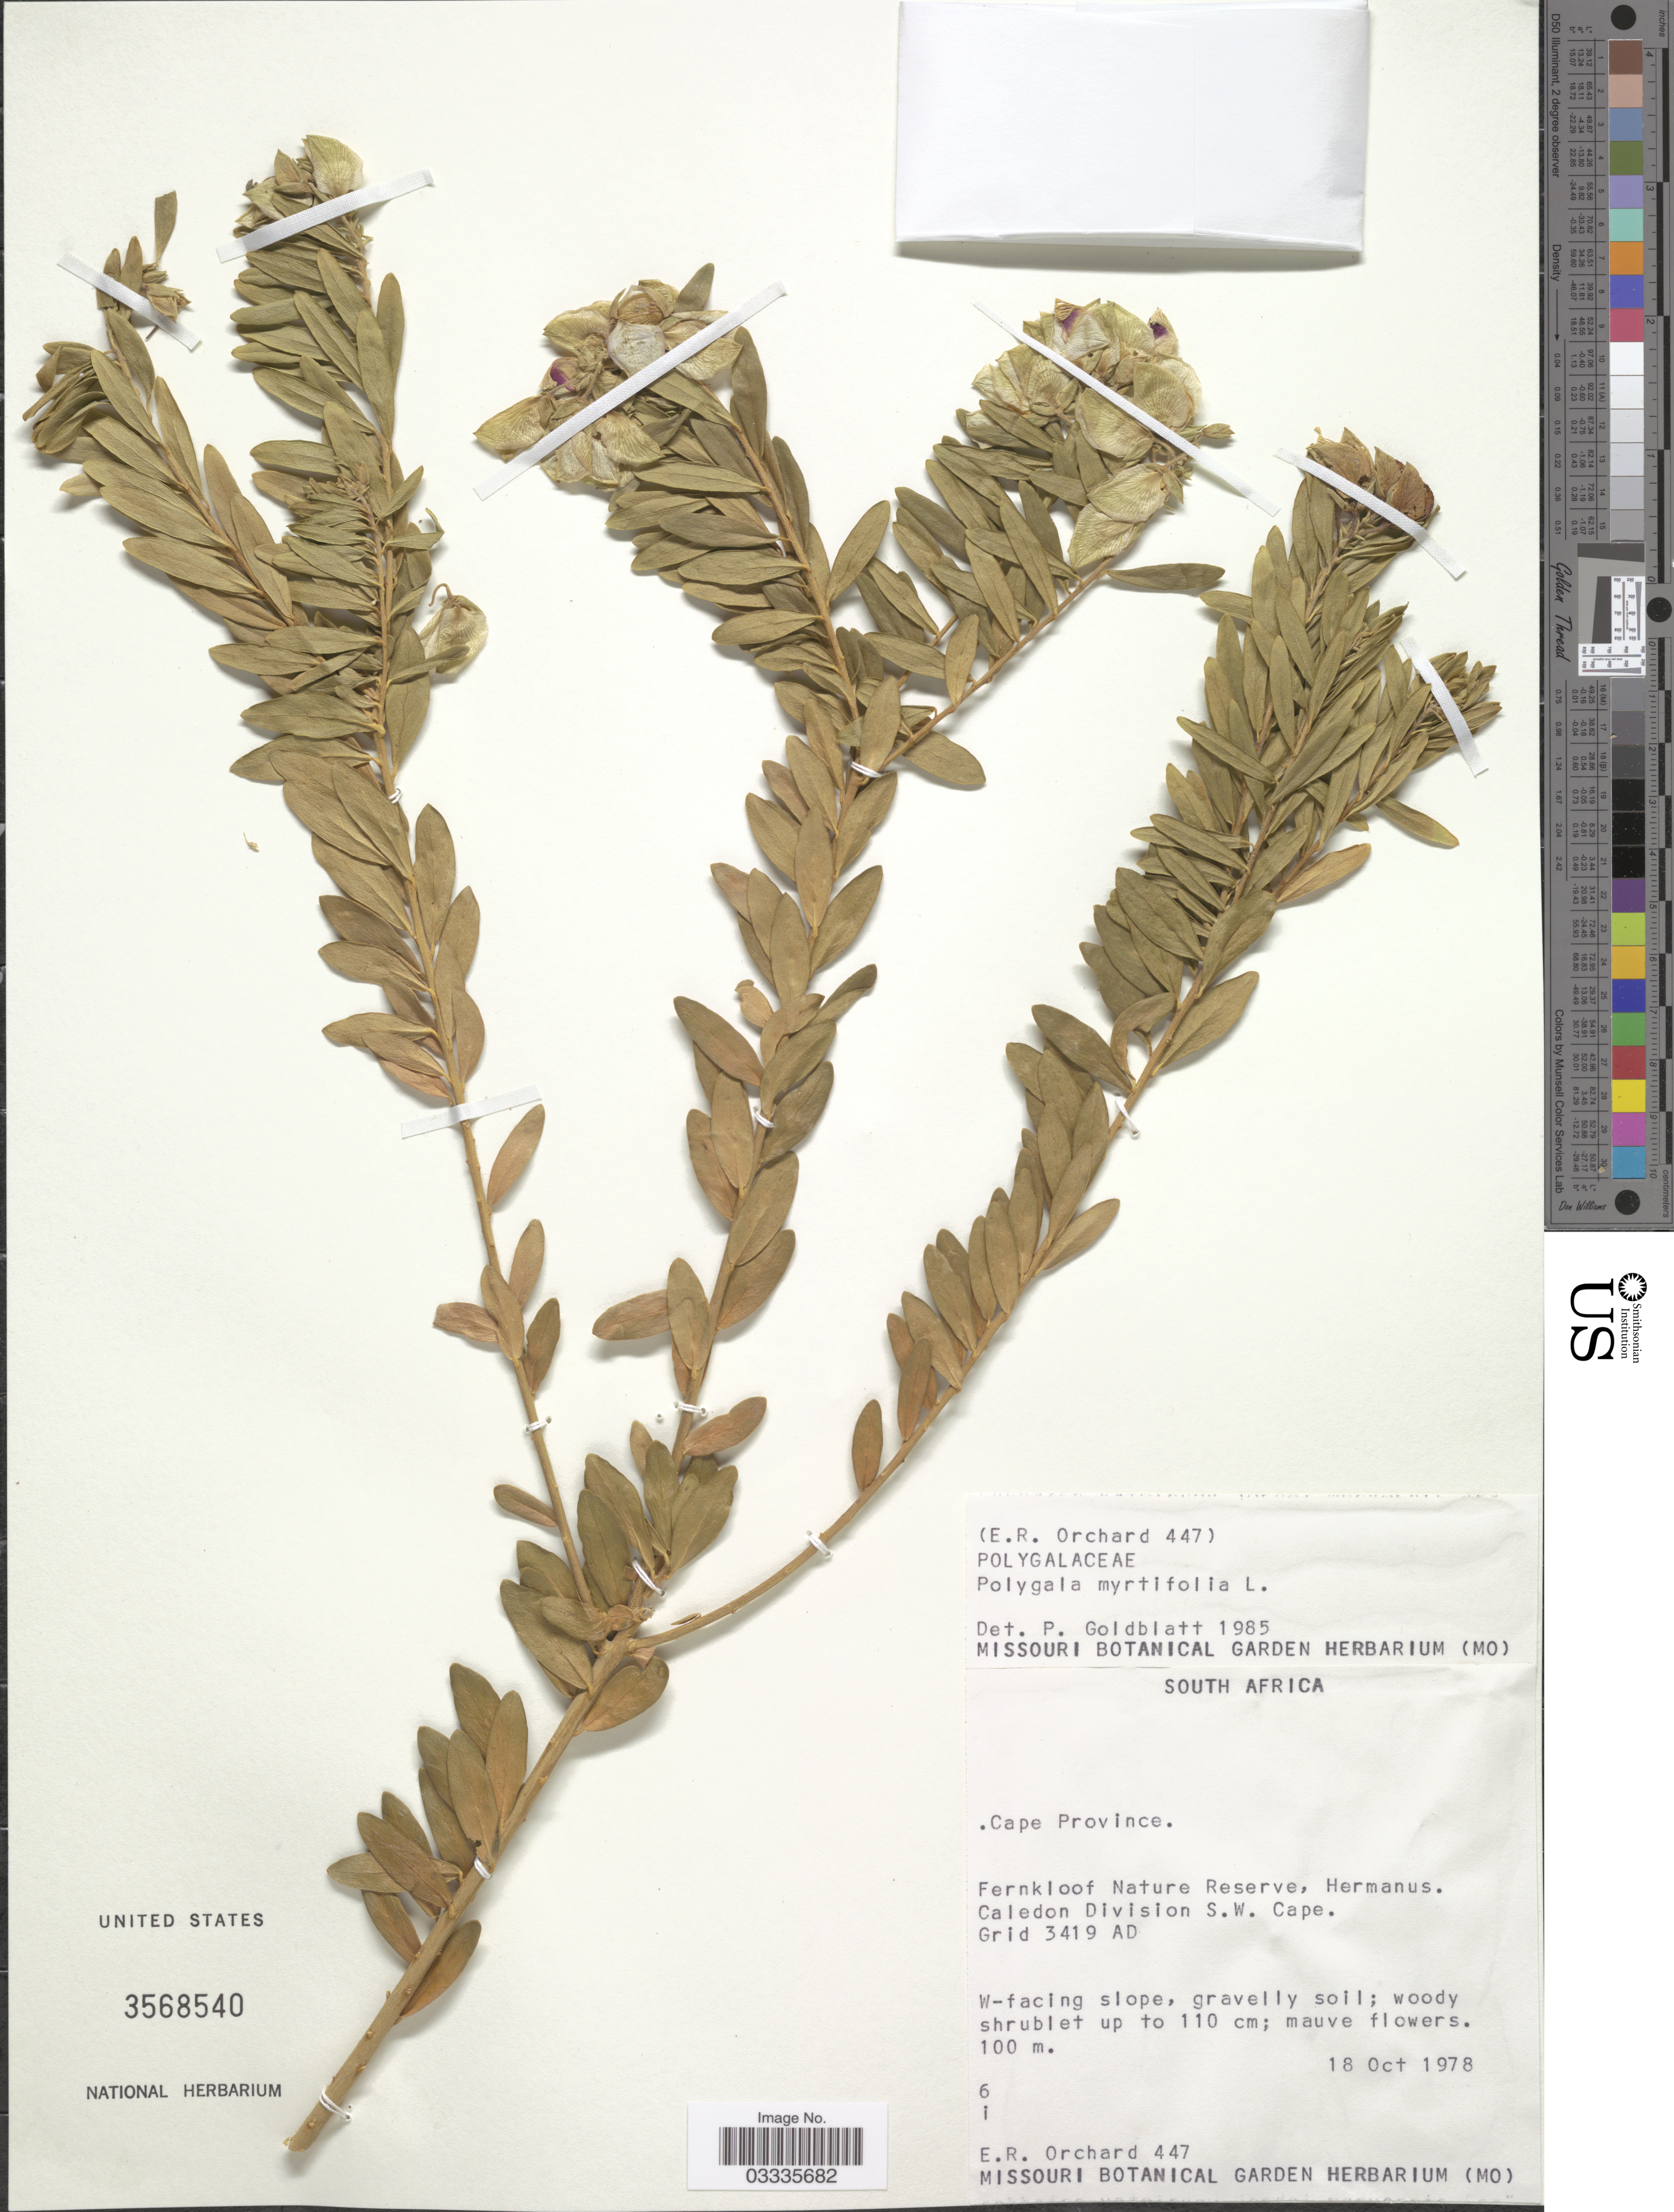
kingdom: Plantae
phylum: Tracheophyta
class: Magnoliopsida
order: Fabales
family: Polygalaceae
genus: Polygala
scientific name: Polygala myrtifolia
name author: L.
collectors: E. Orchard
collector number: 447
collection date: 1978-10-18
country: South Africa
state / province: Western Cape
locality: Fernkloof Nature Reserve, Hermanus. Caledon Division S.W. Cape. Grid 3419 AD.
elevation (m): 100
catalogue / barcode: US 3568540